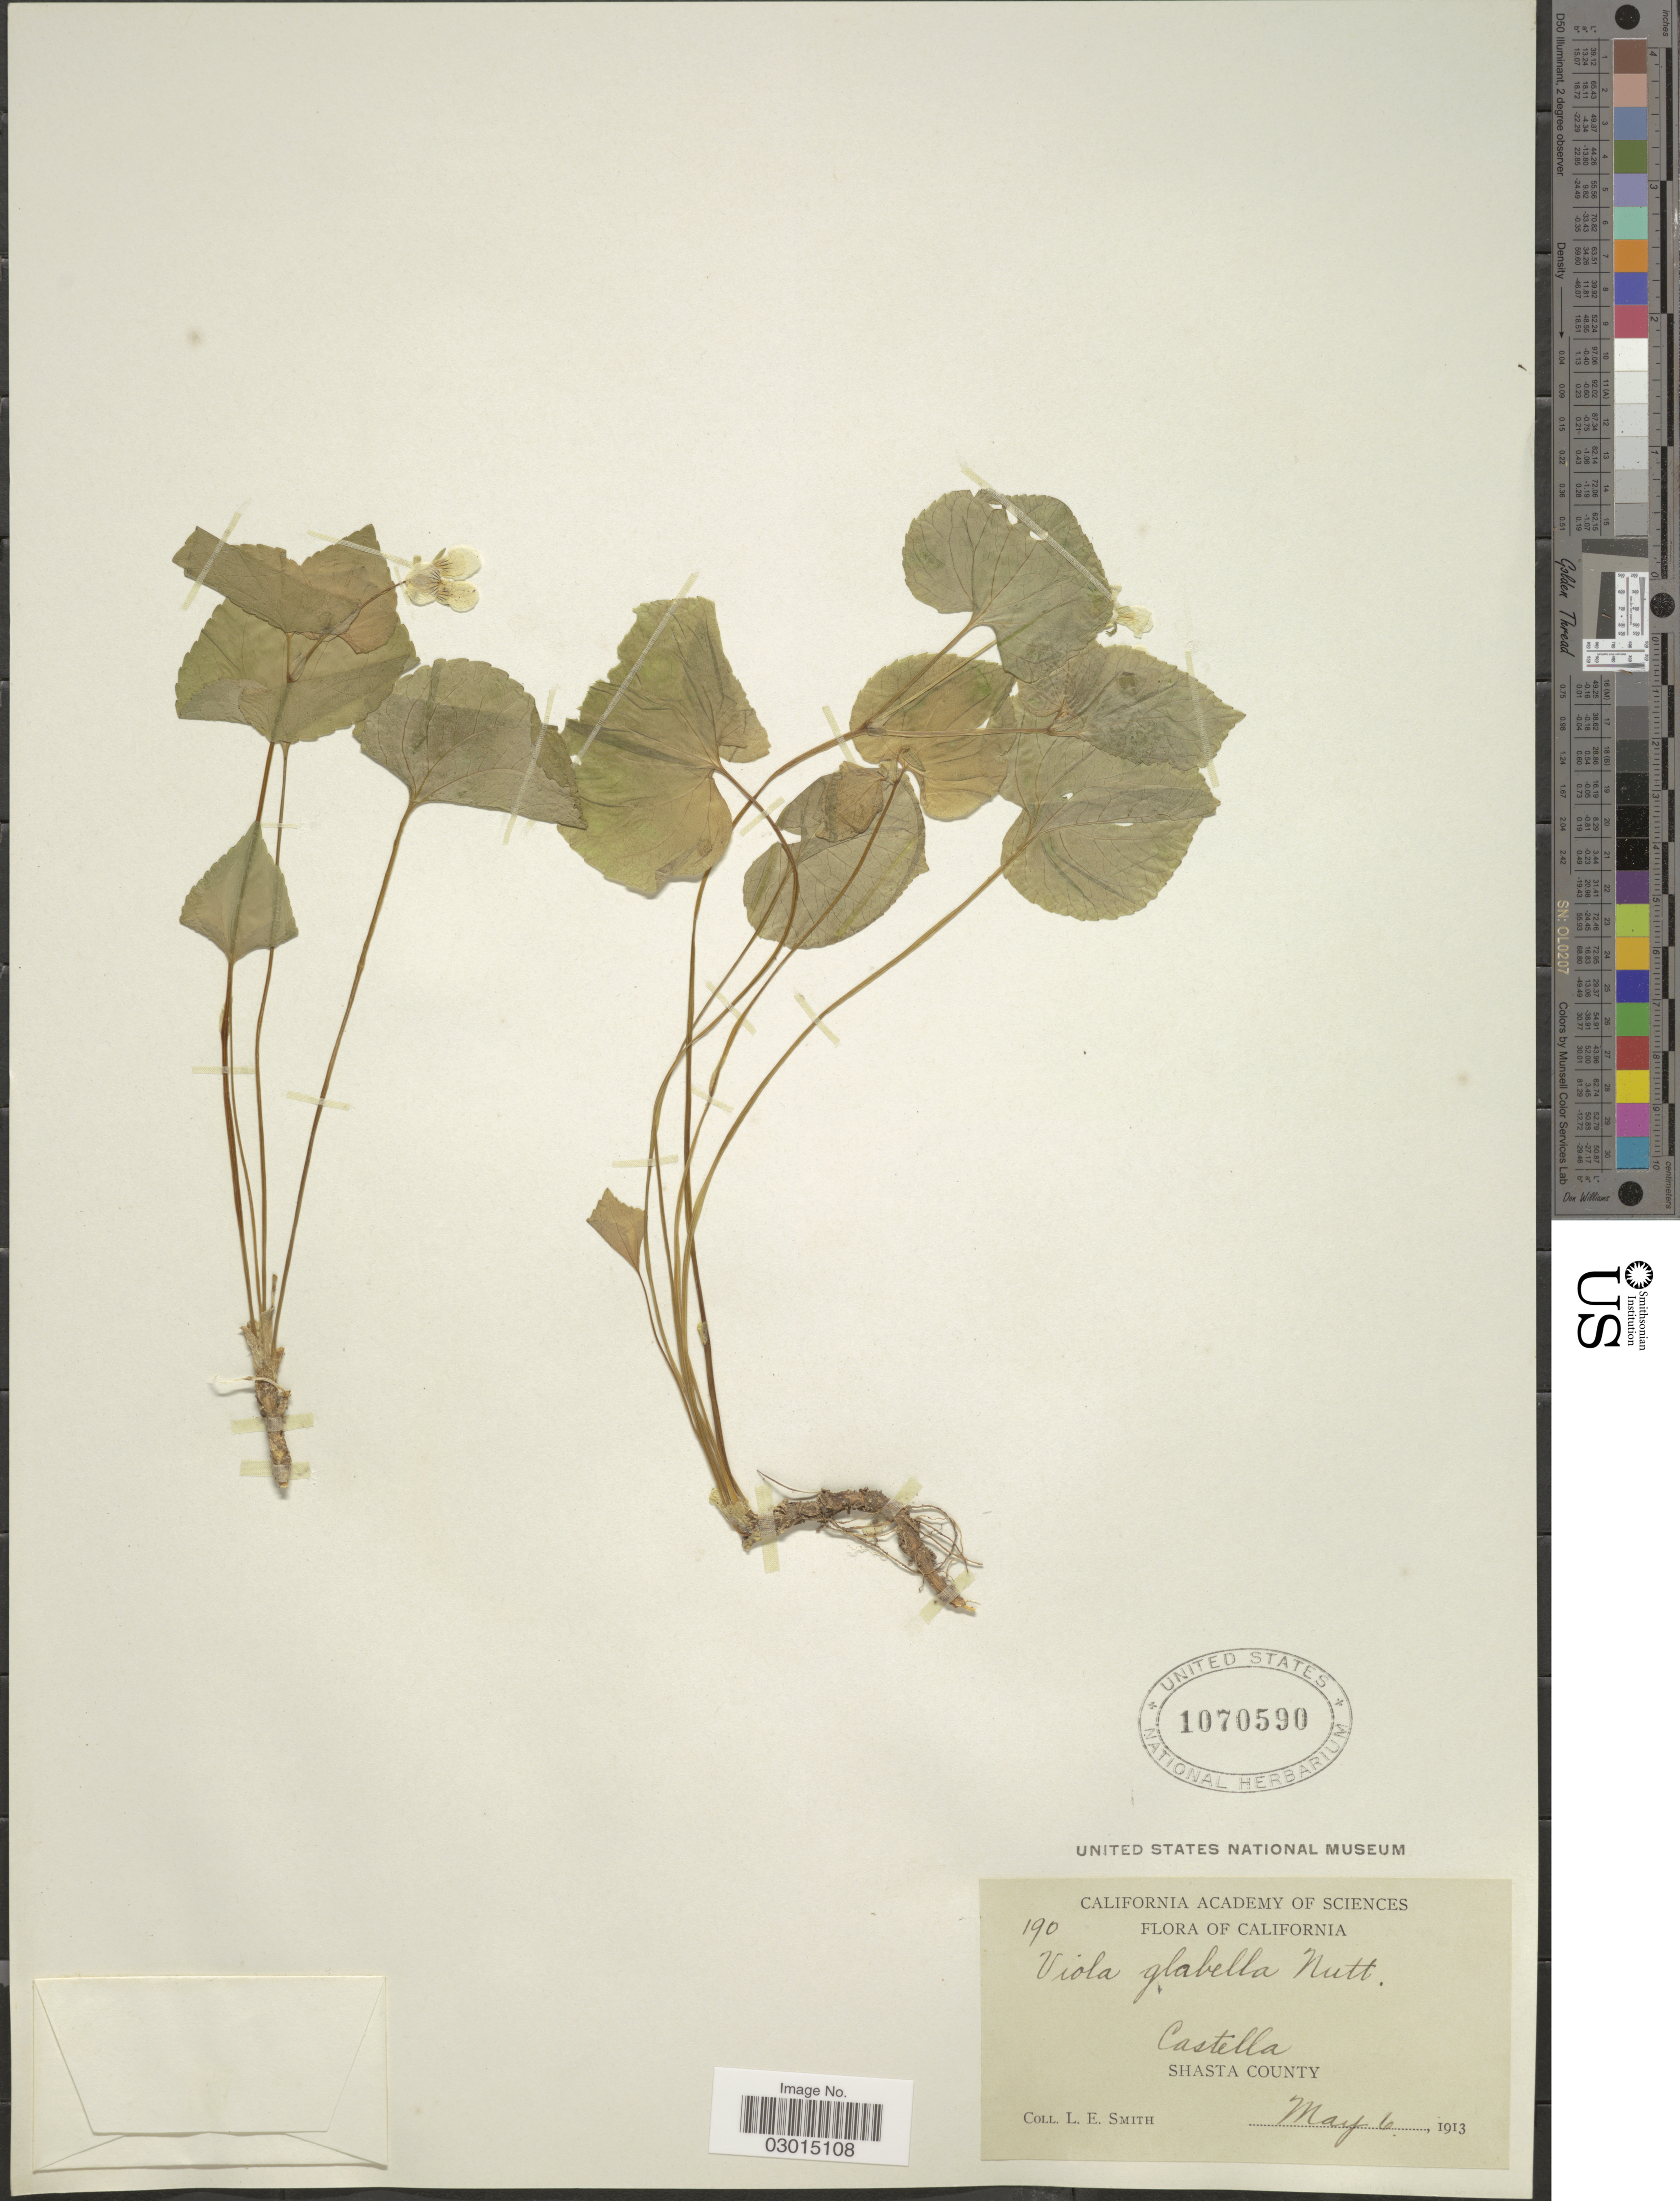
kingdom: Plantae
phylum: Tracheophyta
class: Magnoliopsida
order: Malpighiales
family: Violaceae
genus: Viola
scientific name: Viola glabella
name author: Nutt.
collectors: L. E. Smith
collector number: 190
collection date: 1913-05-06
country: United States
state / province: California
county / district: Shasta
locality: Castella. Shasta County.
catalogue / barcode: US 1070590